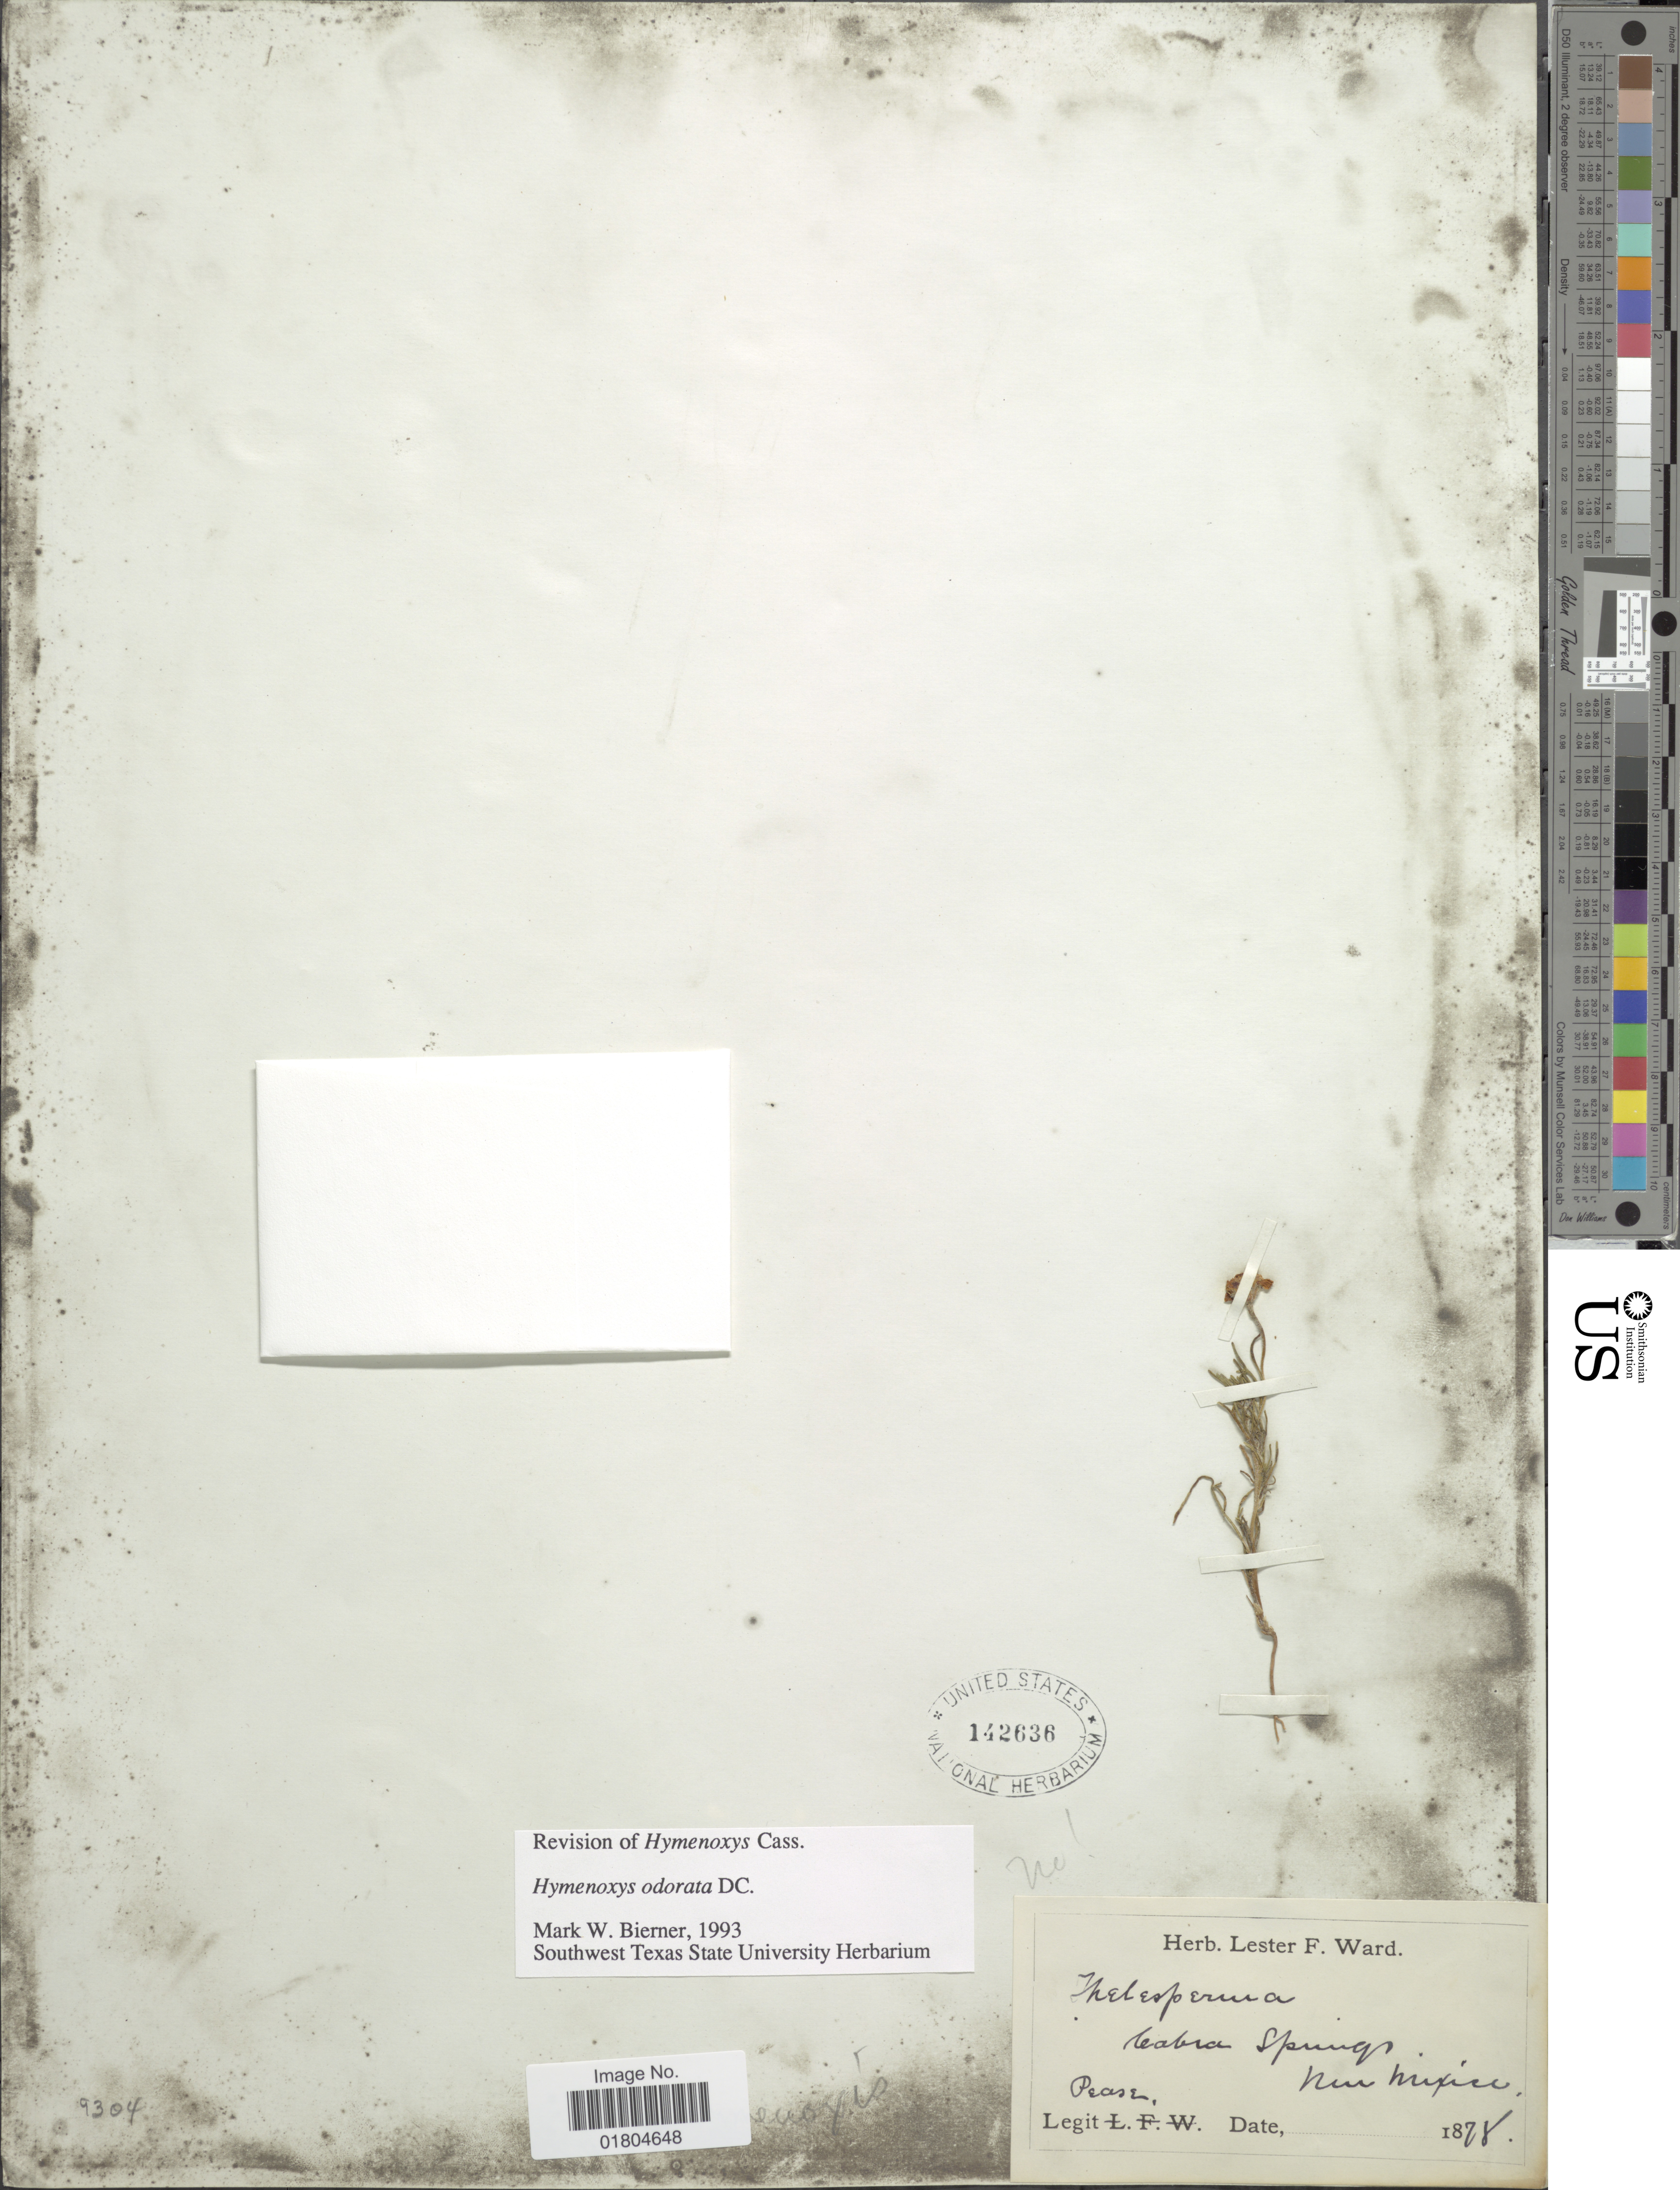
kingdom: Plantae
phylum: Tracheophyta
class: Magnoliopsida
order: Asterales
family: Asteraceae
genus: Hymenoxys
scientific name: Hymenoxys odorata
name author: DC.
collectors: Pease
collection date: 1878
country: United States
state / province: New Mexico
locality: Cabra Springs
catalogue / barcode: US 142636